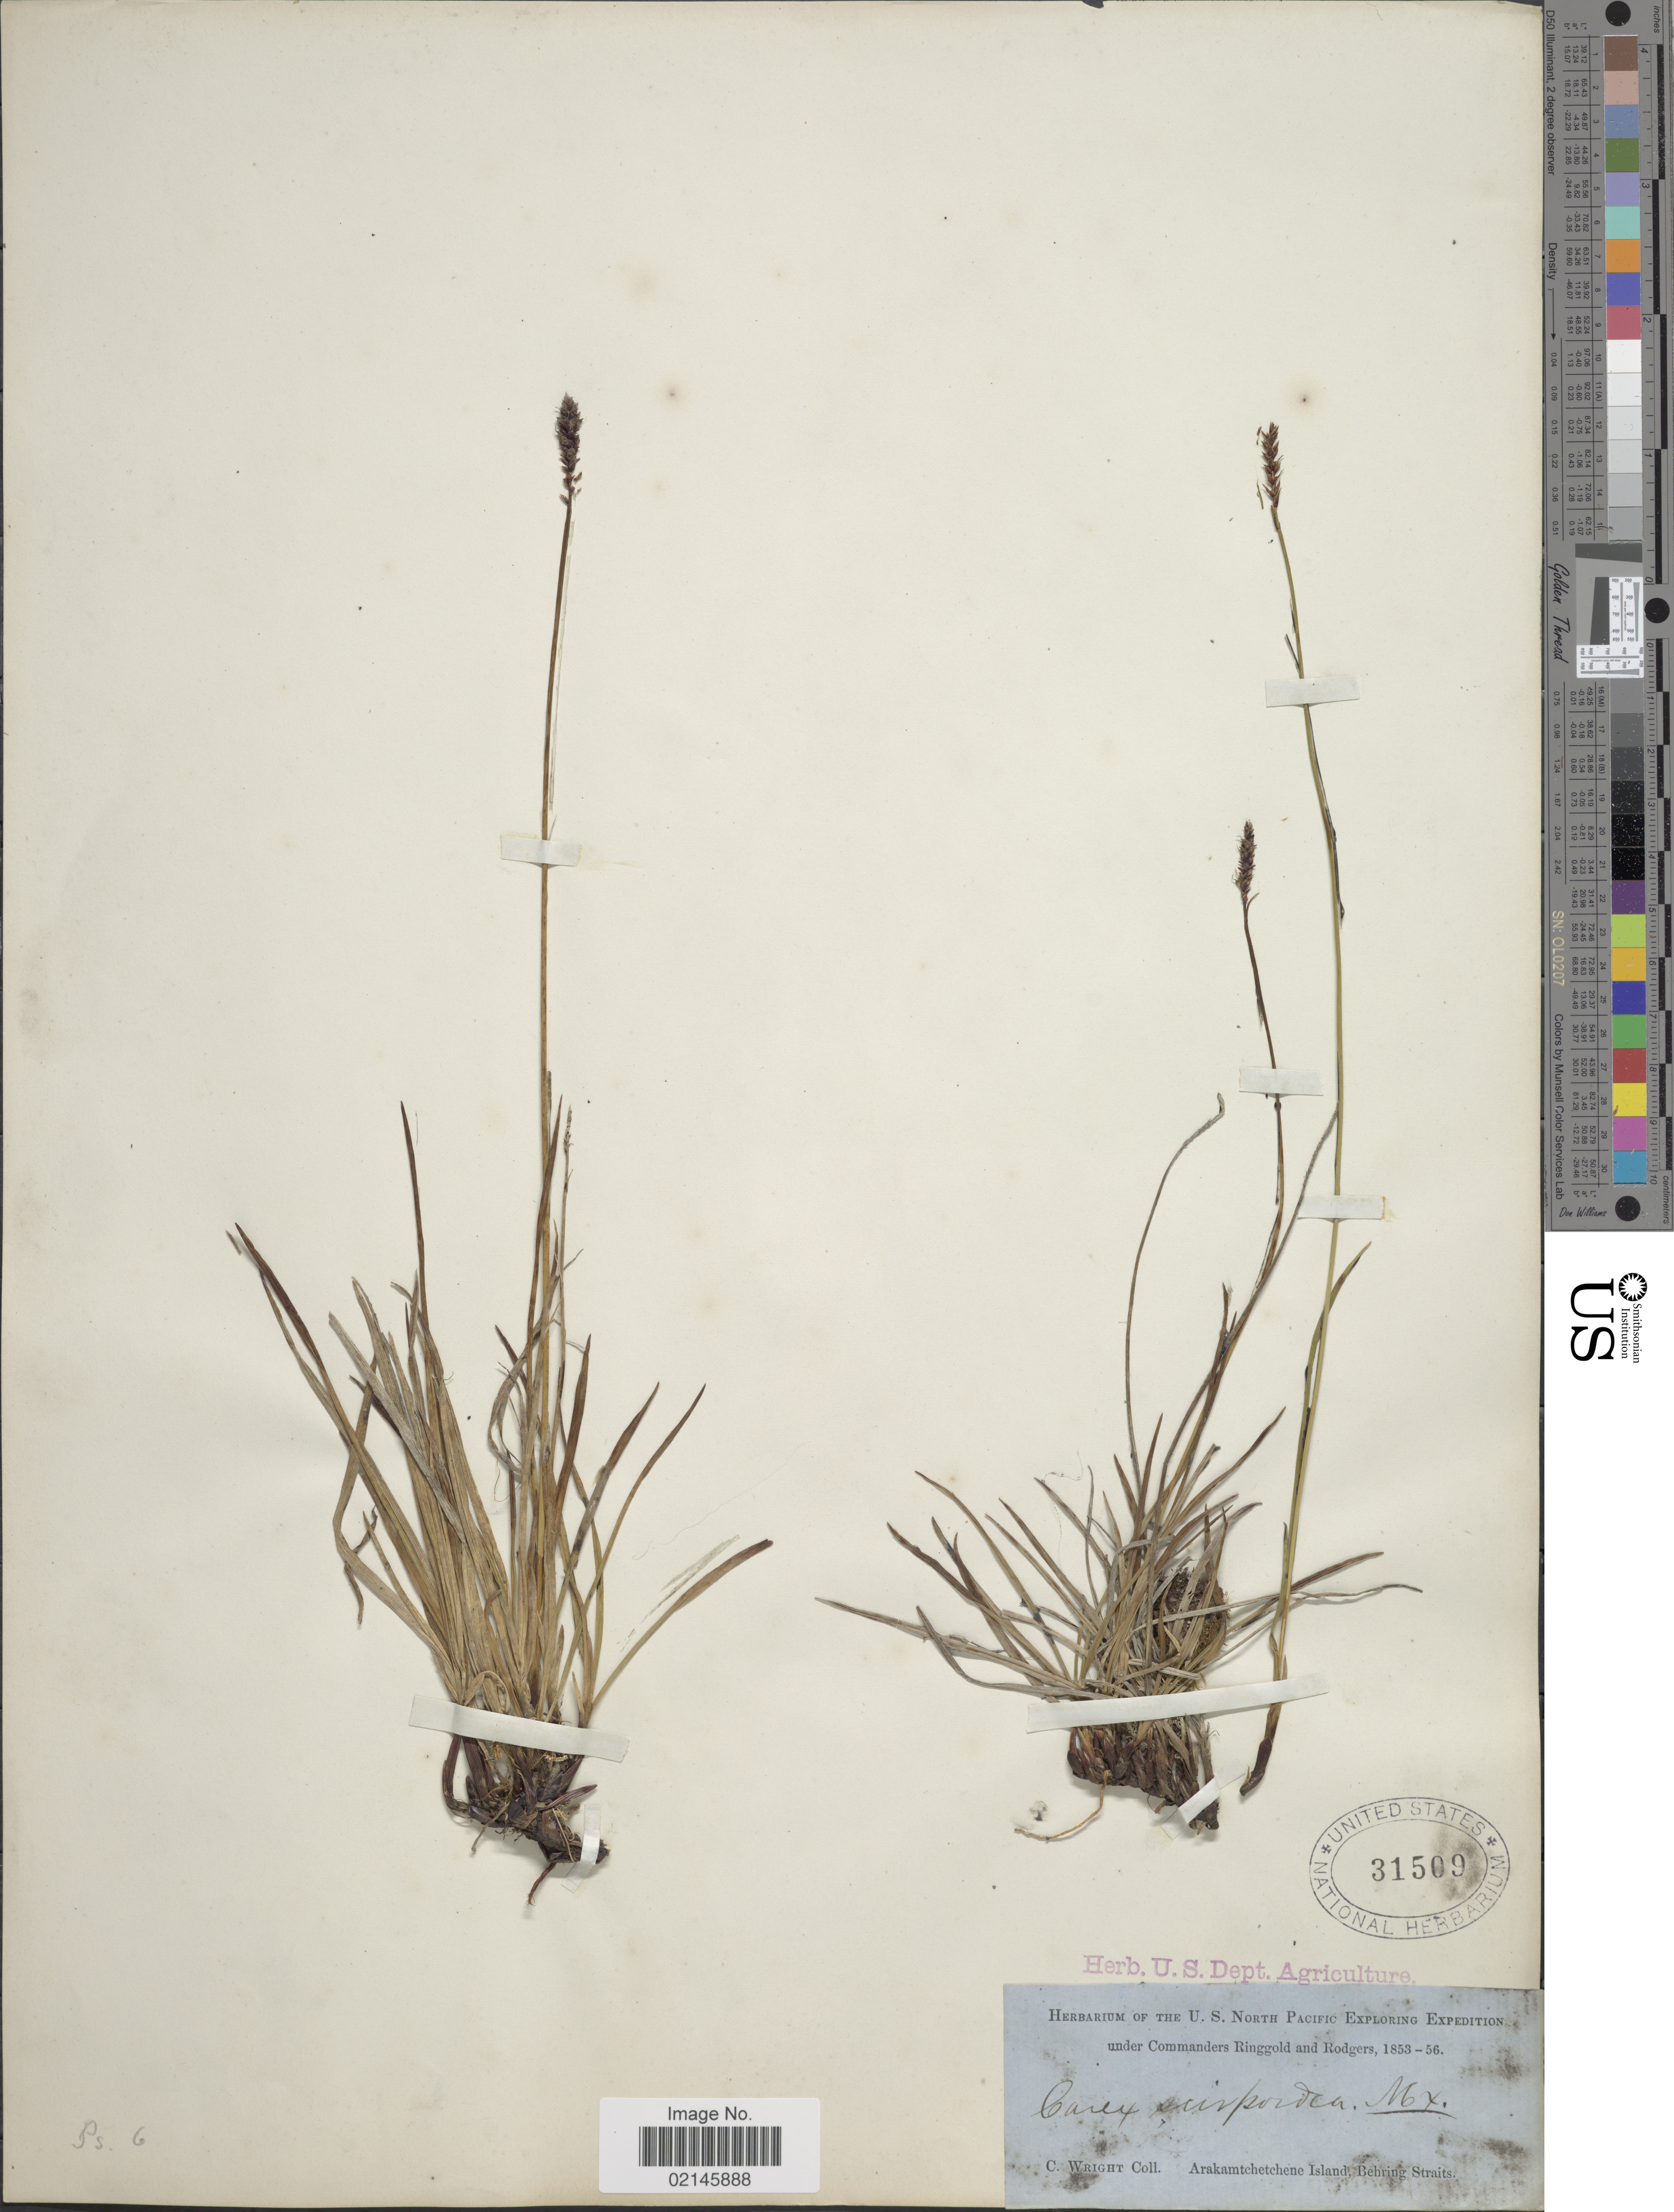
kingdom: Plantae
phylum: Tracheophyta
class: Liliopsida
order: Poales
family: Cyperaceae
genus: Carex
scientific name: Carex scirpoidea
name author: Michx.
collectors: C. Wright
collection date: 1853/1856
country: Russian Federation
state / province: Kamchatka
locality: Arakamchetchene Island, Behring Straits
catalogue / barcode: US 31509